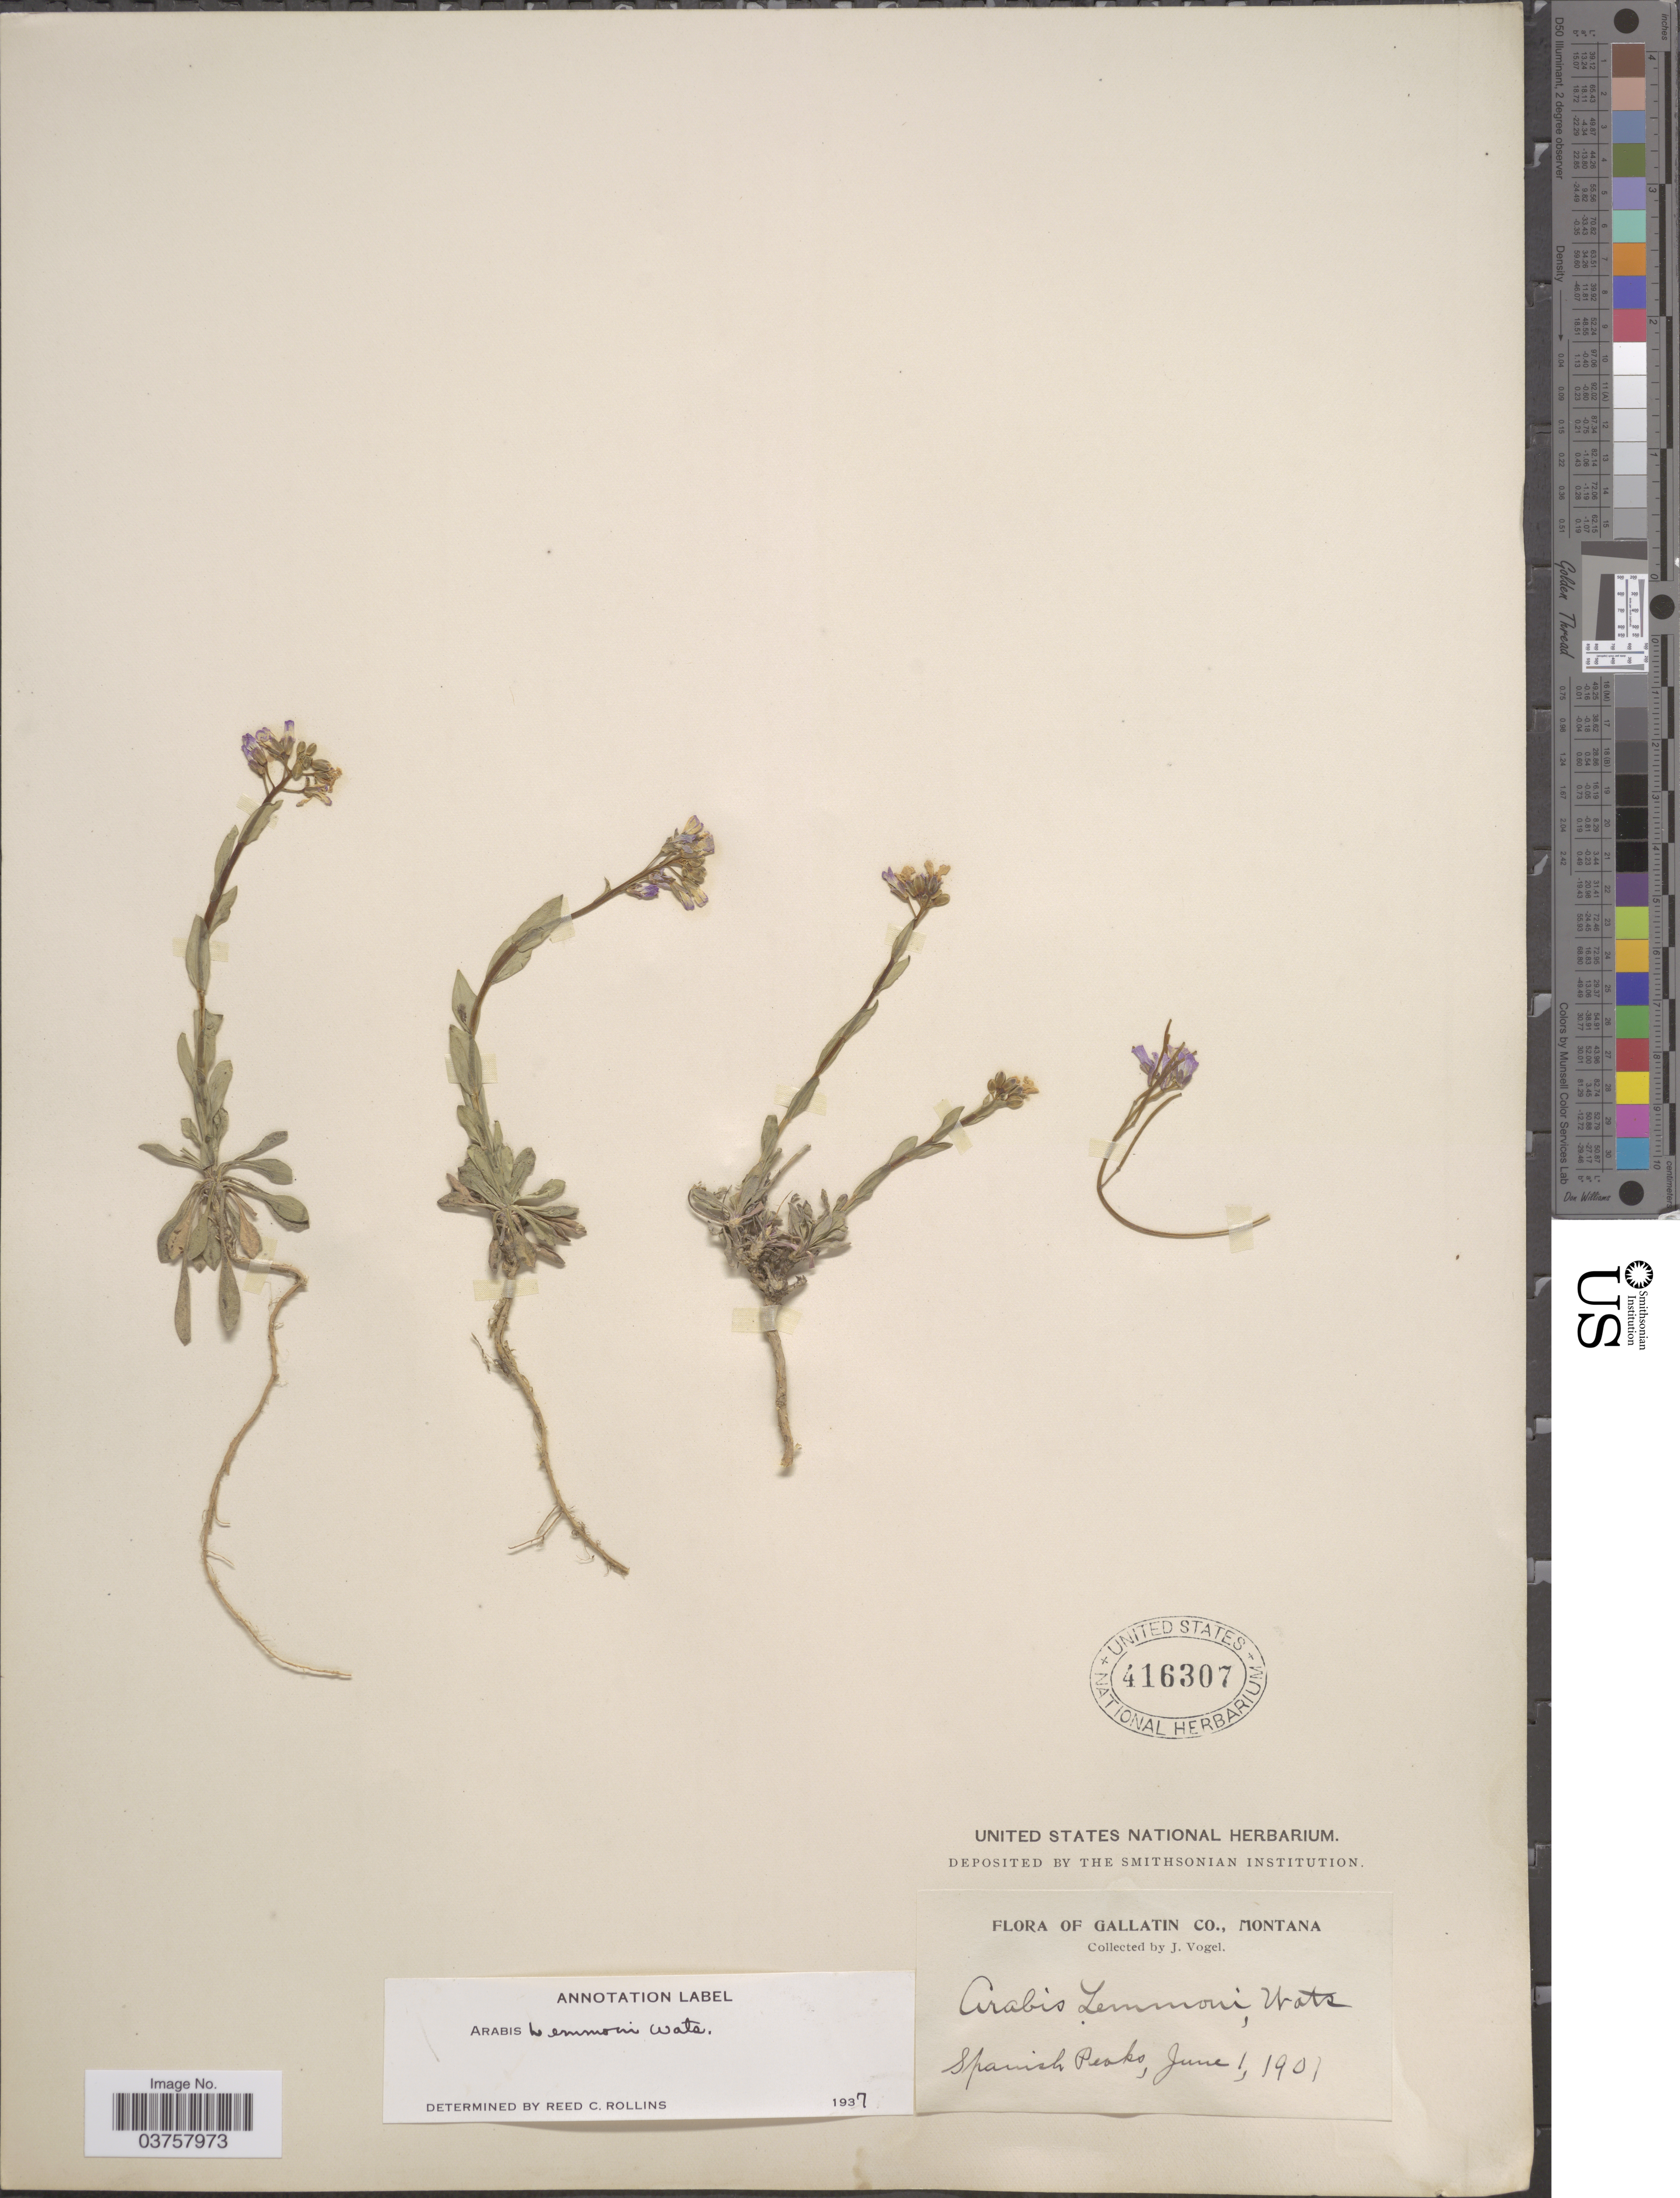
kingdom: Plantae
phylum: Tracheophyta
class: Magnoliopsida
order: Brassicales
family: Brassicaceae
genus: Arabis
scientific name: Arabis lemmonii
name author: S. Watson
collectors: J. Vogel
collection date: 1907-06-01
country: United States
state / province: Montana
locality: Gallatin Co. Spanish Peaks.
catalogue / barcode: US 416307